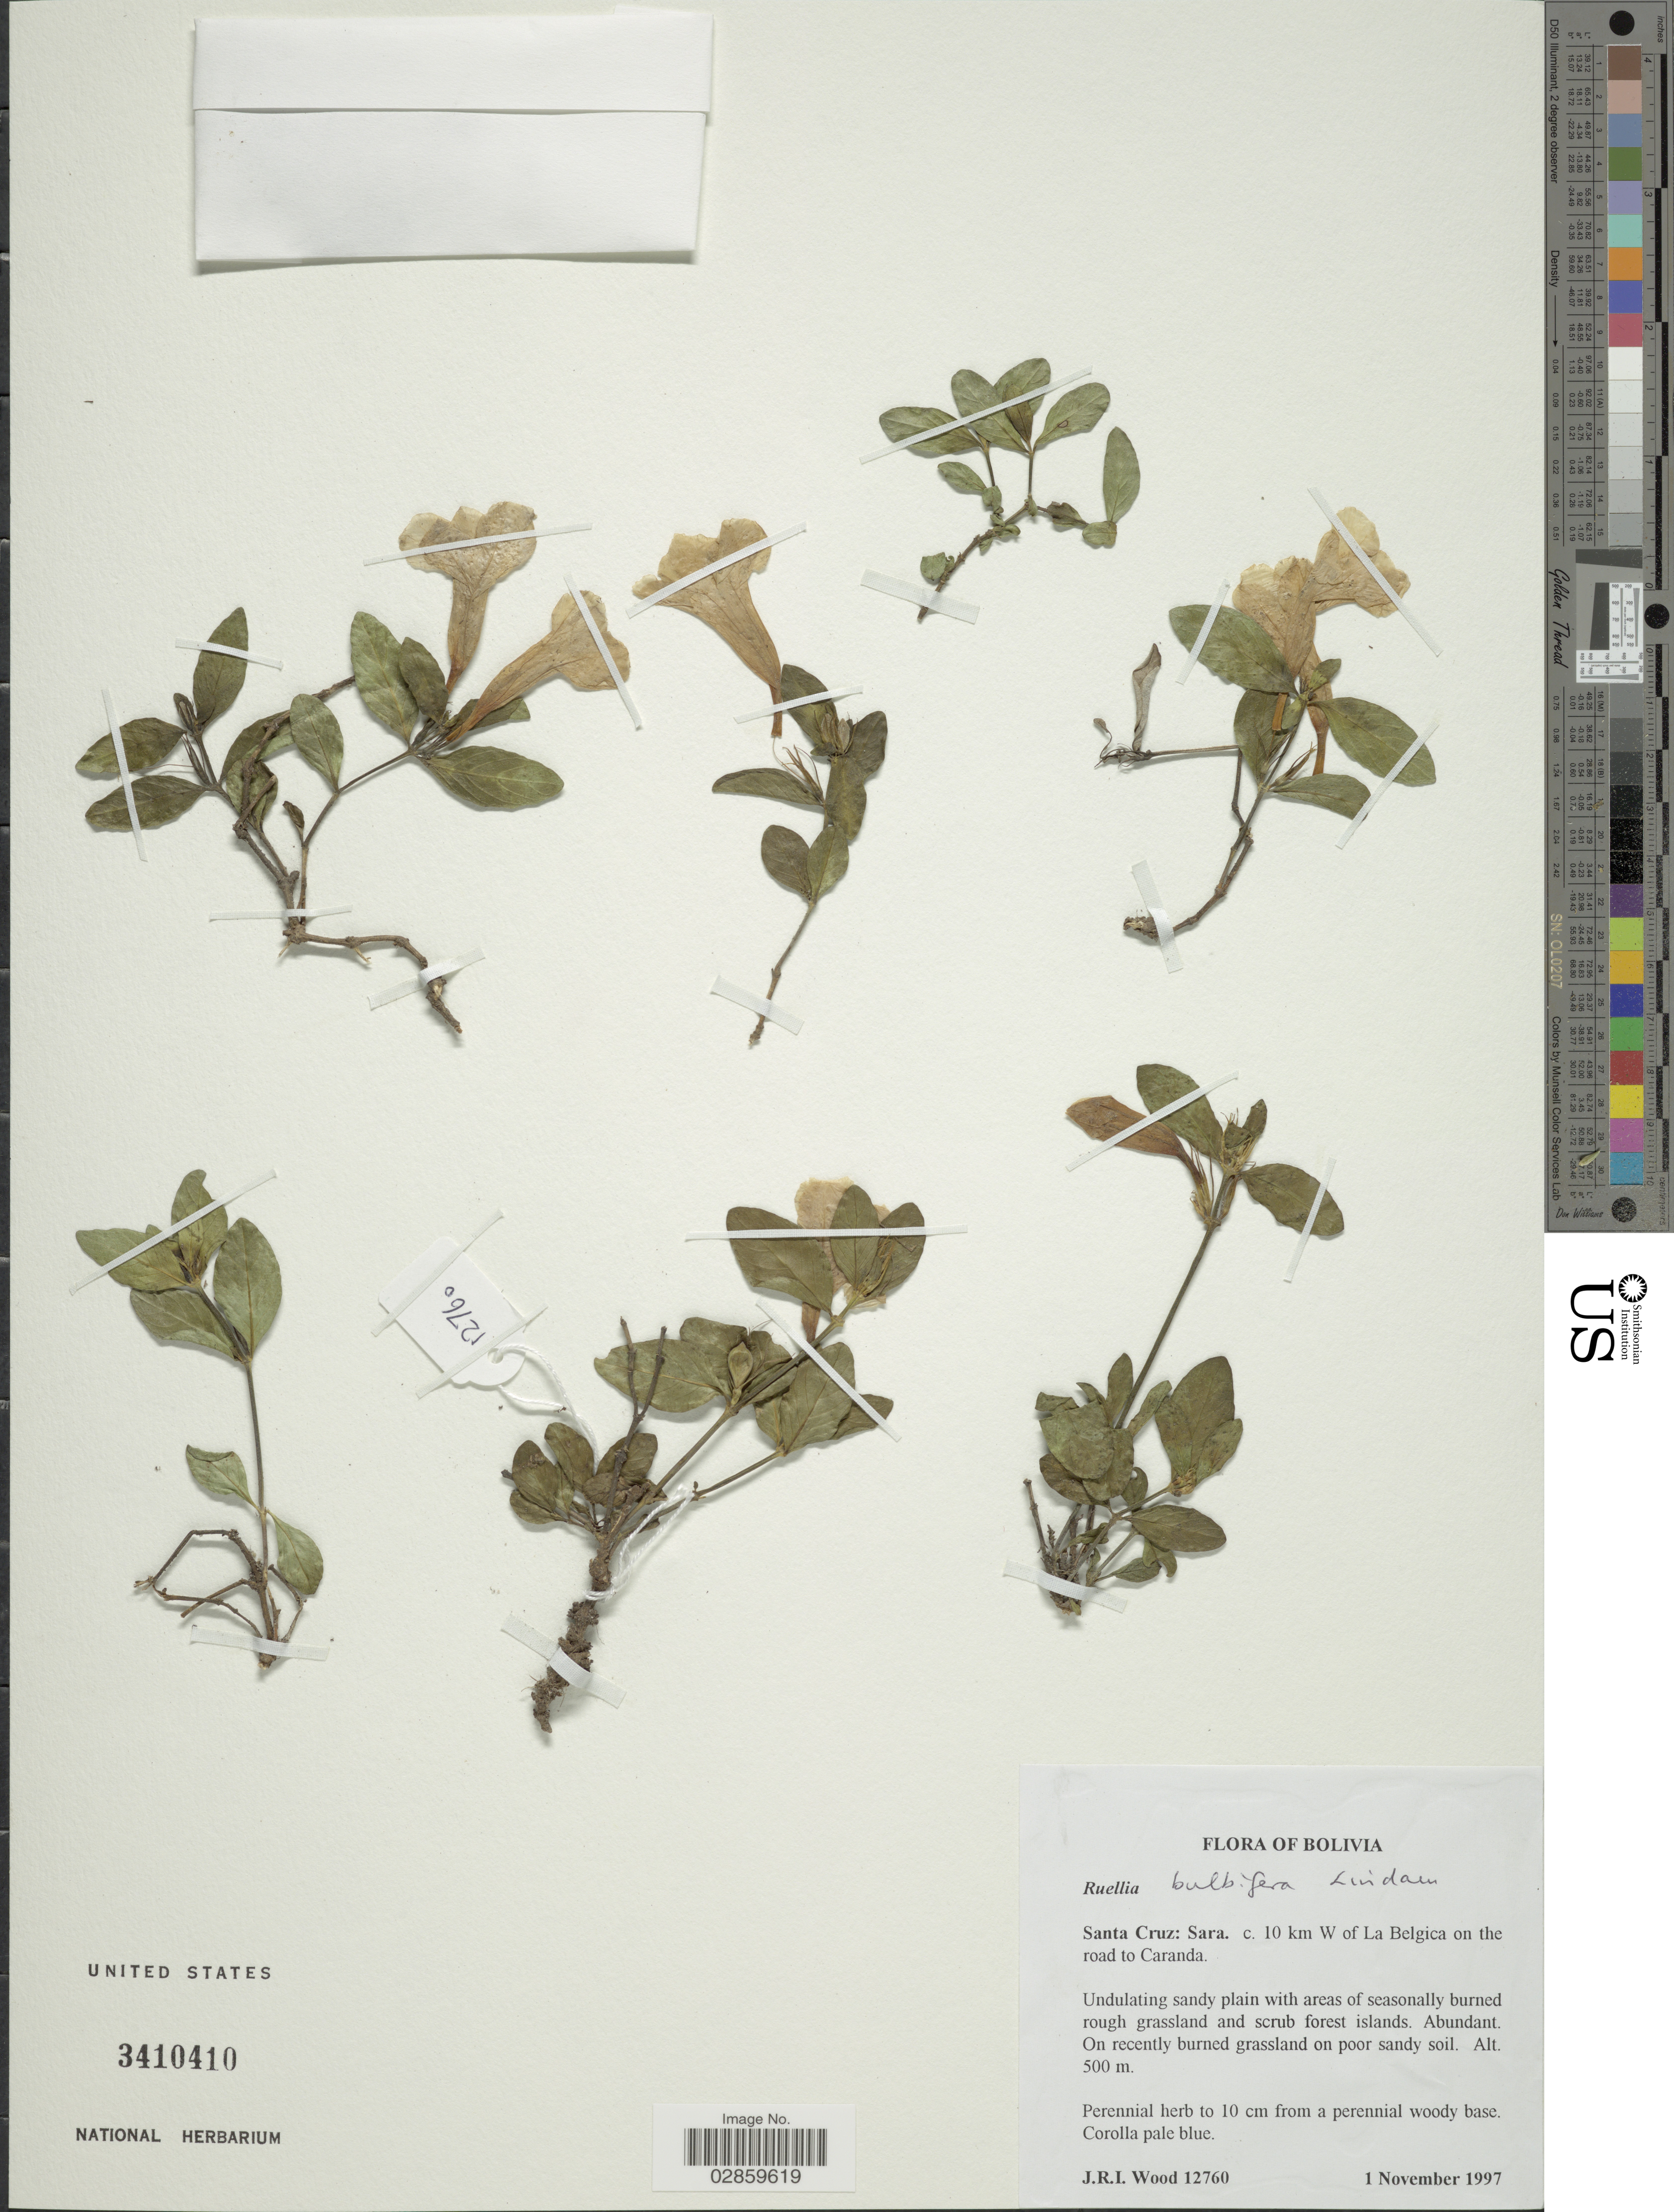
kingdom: Plantae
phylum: Tracheophyta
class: Magnoliopsida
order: Lamiales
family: Acanthaceae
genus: Ruellia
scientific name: Ruellia bulbifera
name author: Lindau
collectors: J. R. I. Wood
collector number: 12760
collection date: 1997-11-01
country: Bolivia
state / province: Santa Cruz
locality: Sara. c. 10 km W of La Belgica on the road to Caranda.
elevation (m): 500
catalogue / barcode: US 3410410